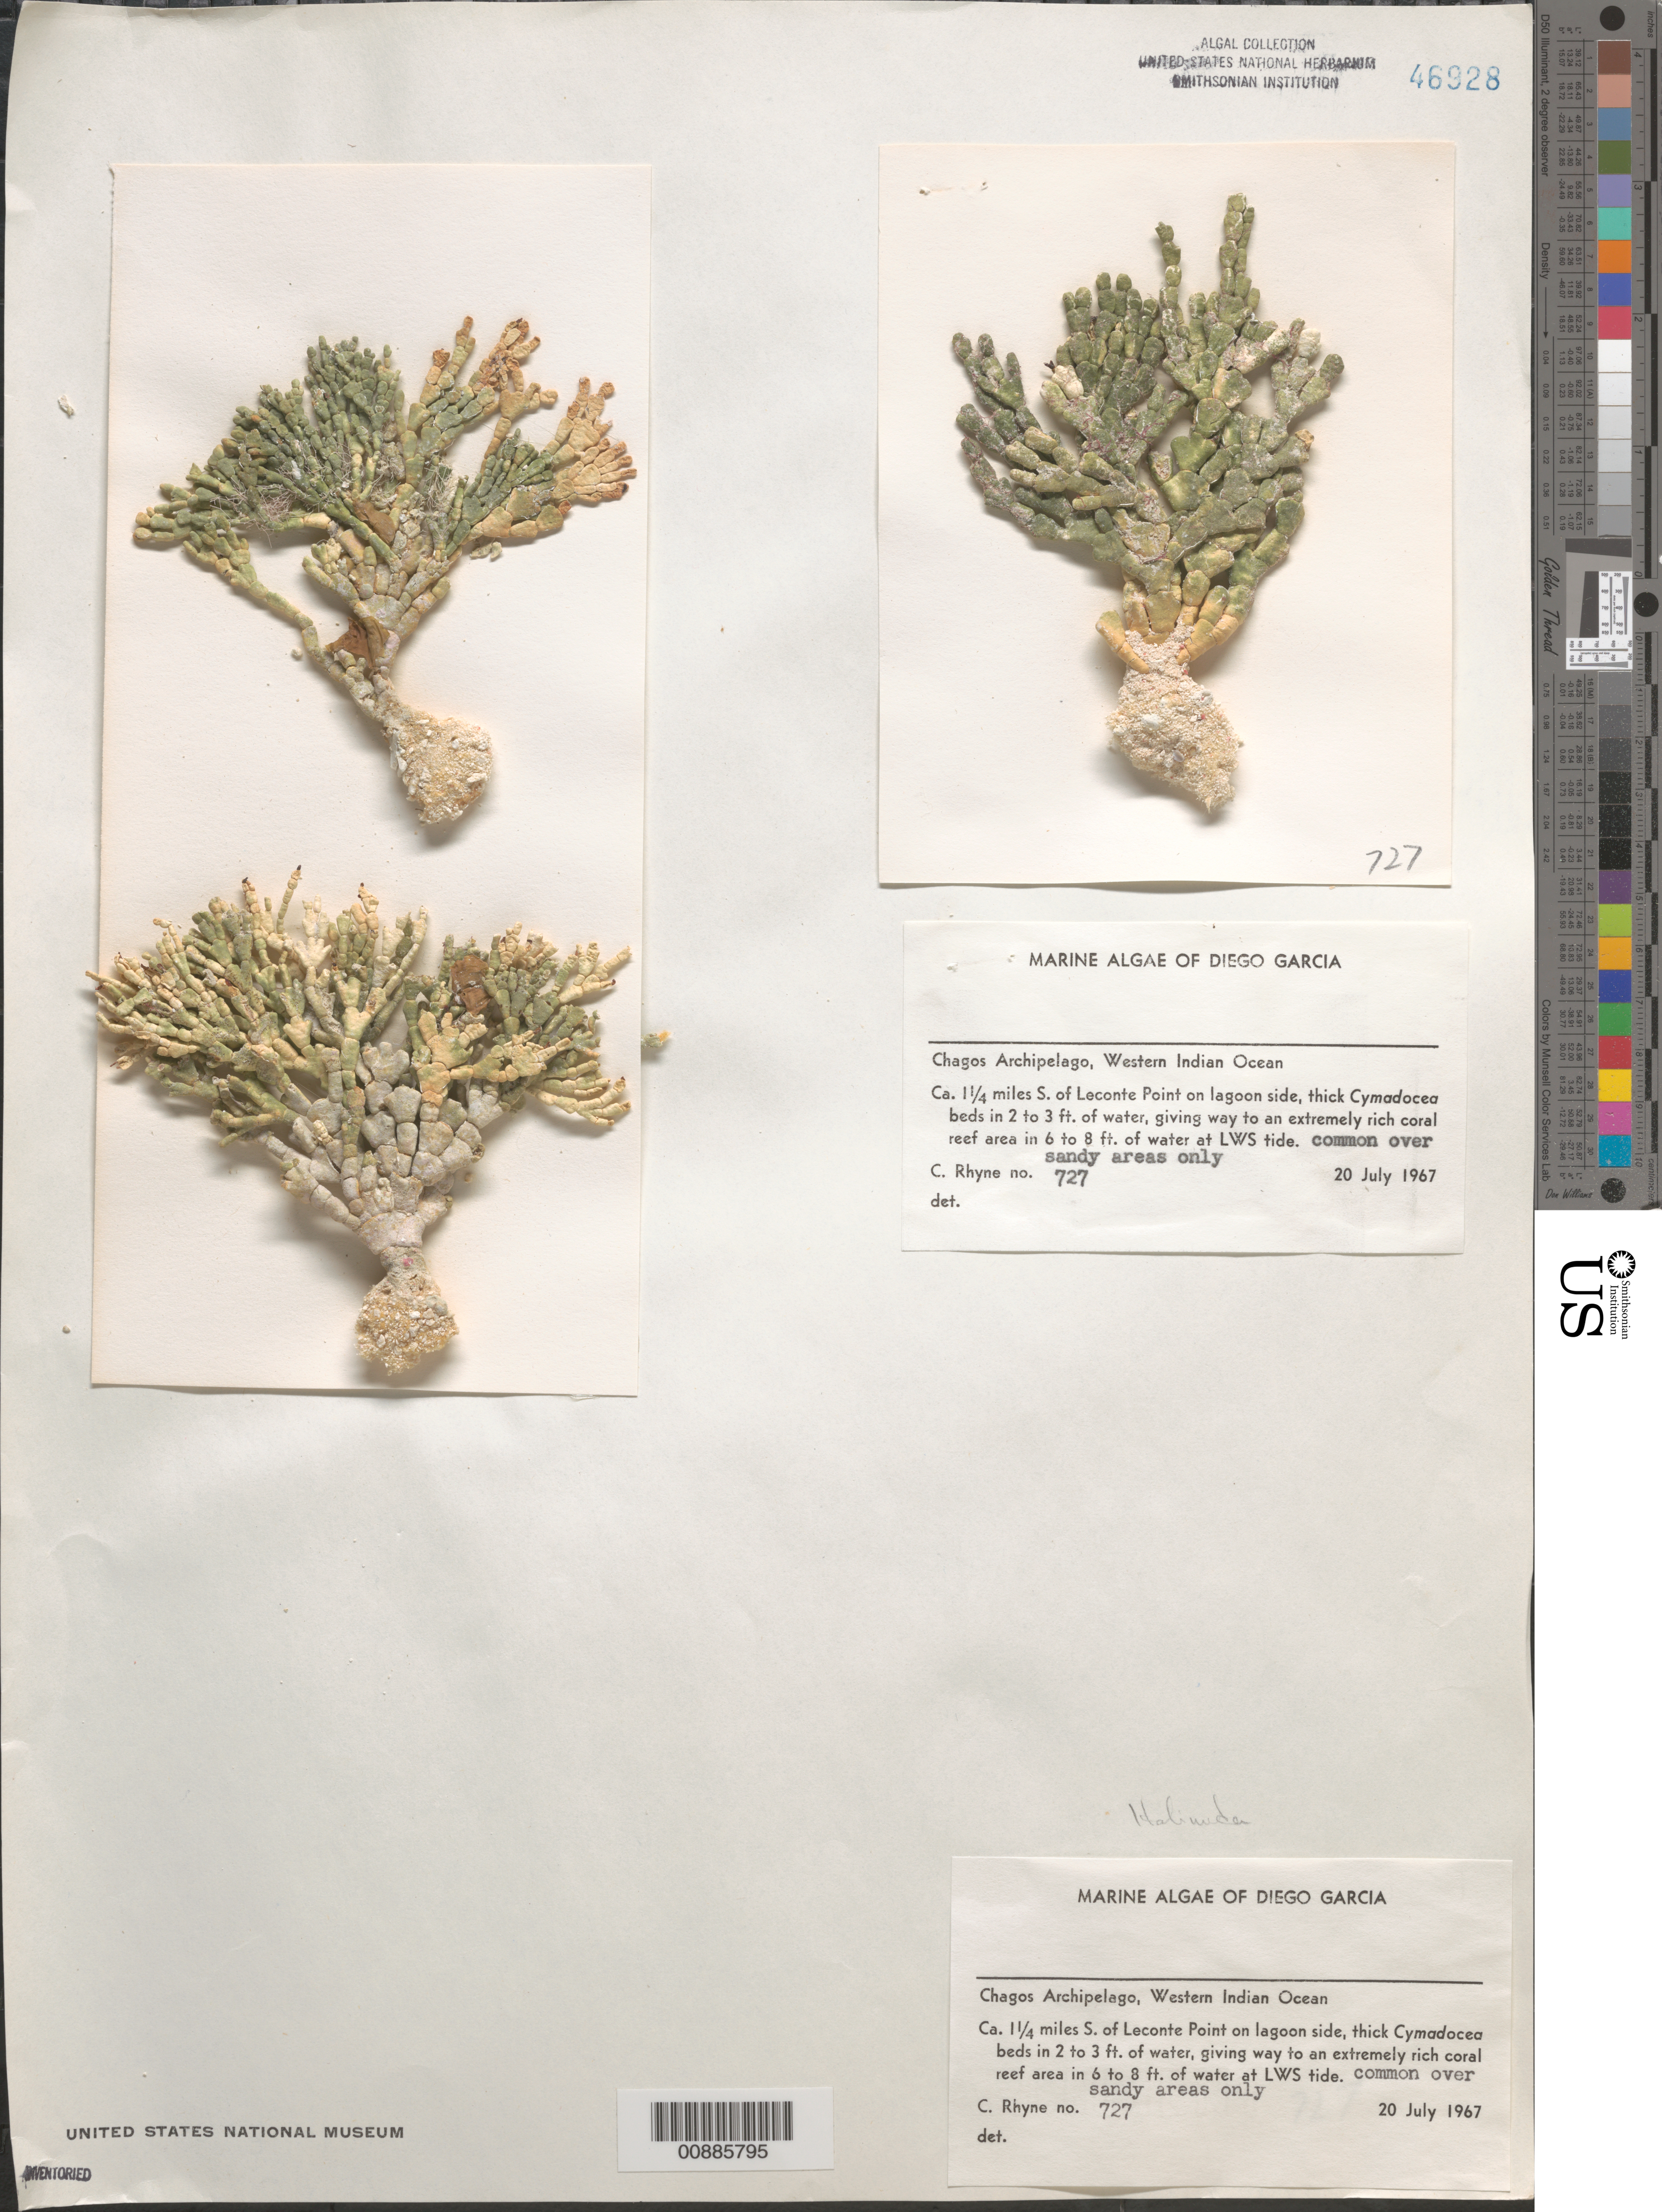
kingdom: Plantae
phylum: Chlorophyta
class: Ulvophyceae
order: Bryopsidales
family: Halimedaceae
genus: Halimeda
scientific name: Halimeda sp.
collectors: C. Rhyne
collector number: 727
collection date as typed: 20 Jul 1967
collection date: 1967-07-20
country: British Indian Ocean Territory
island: Diego Garcia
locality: Ca. 1.25 miles south of Leconte Point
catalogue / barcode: US 46928